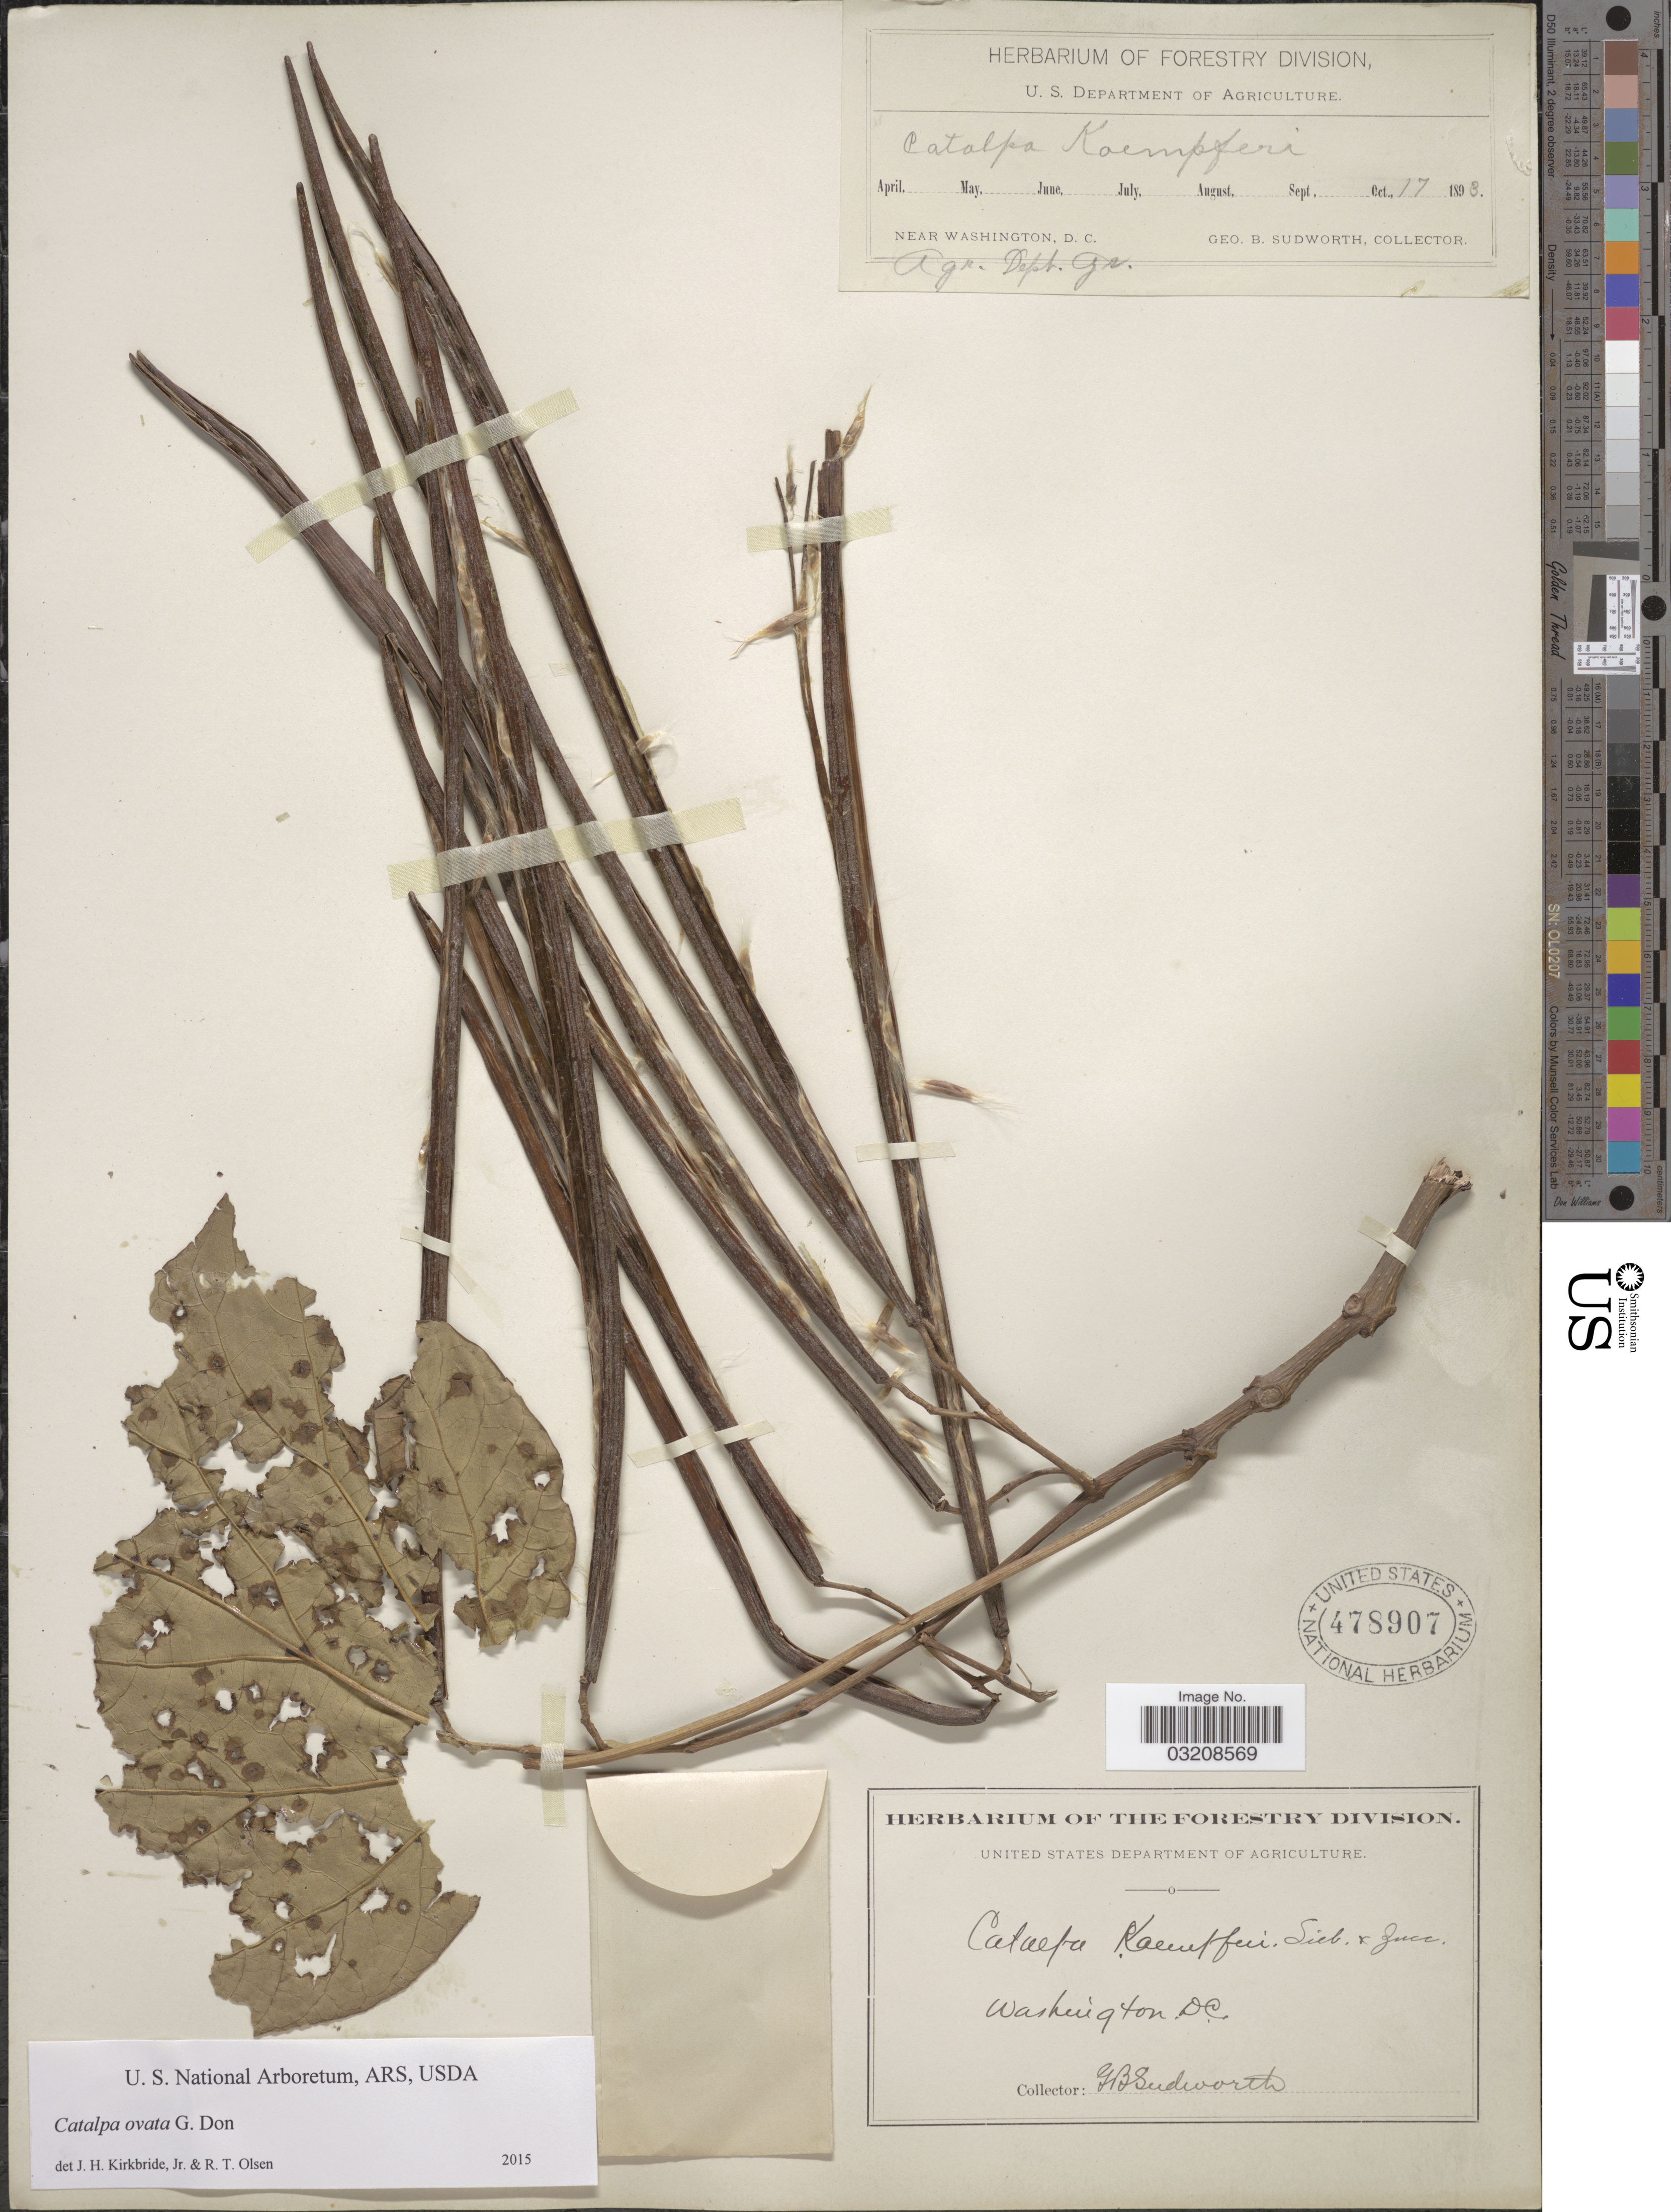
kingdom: Plantae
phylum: Tracheophyta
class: Magnoliopsida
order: Lamiales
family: Bignoniaceae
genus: Catalpa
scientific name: Catalpa ovata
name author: G. Don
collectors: G. B. Sudworth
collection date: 1893-10-17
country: United States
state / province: District of Columbia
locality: Washington, D.C. Near Washington, D.C. Agr. Dept. Gr.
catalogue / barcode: US 478907